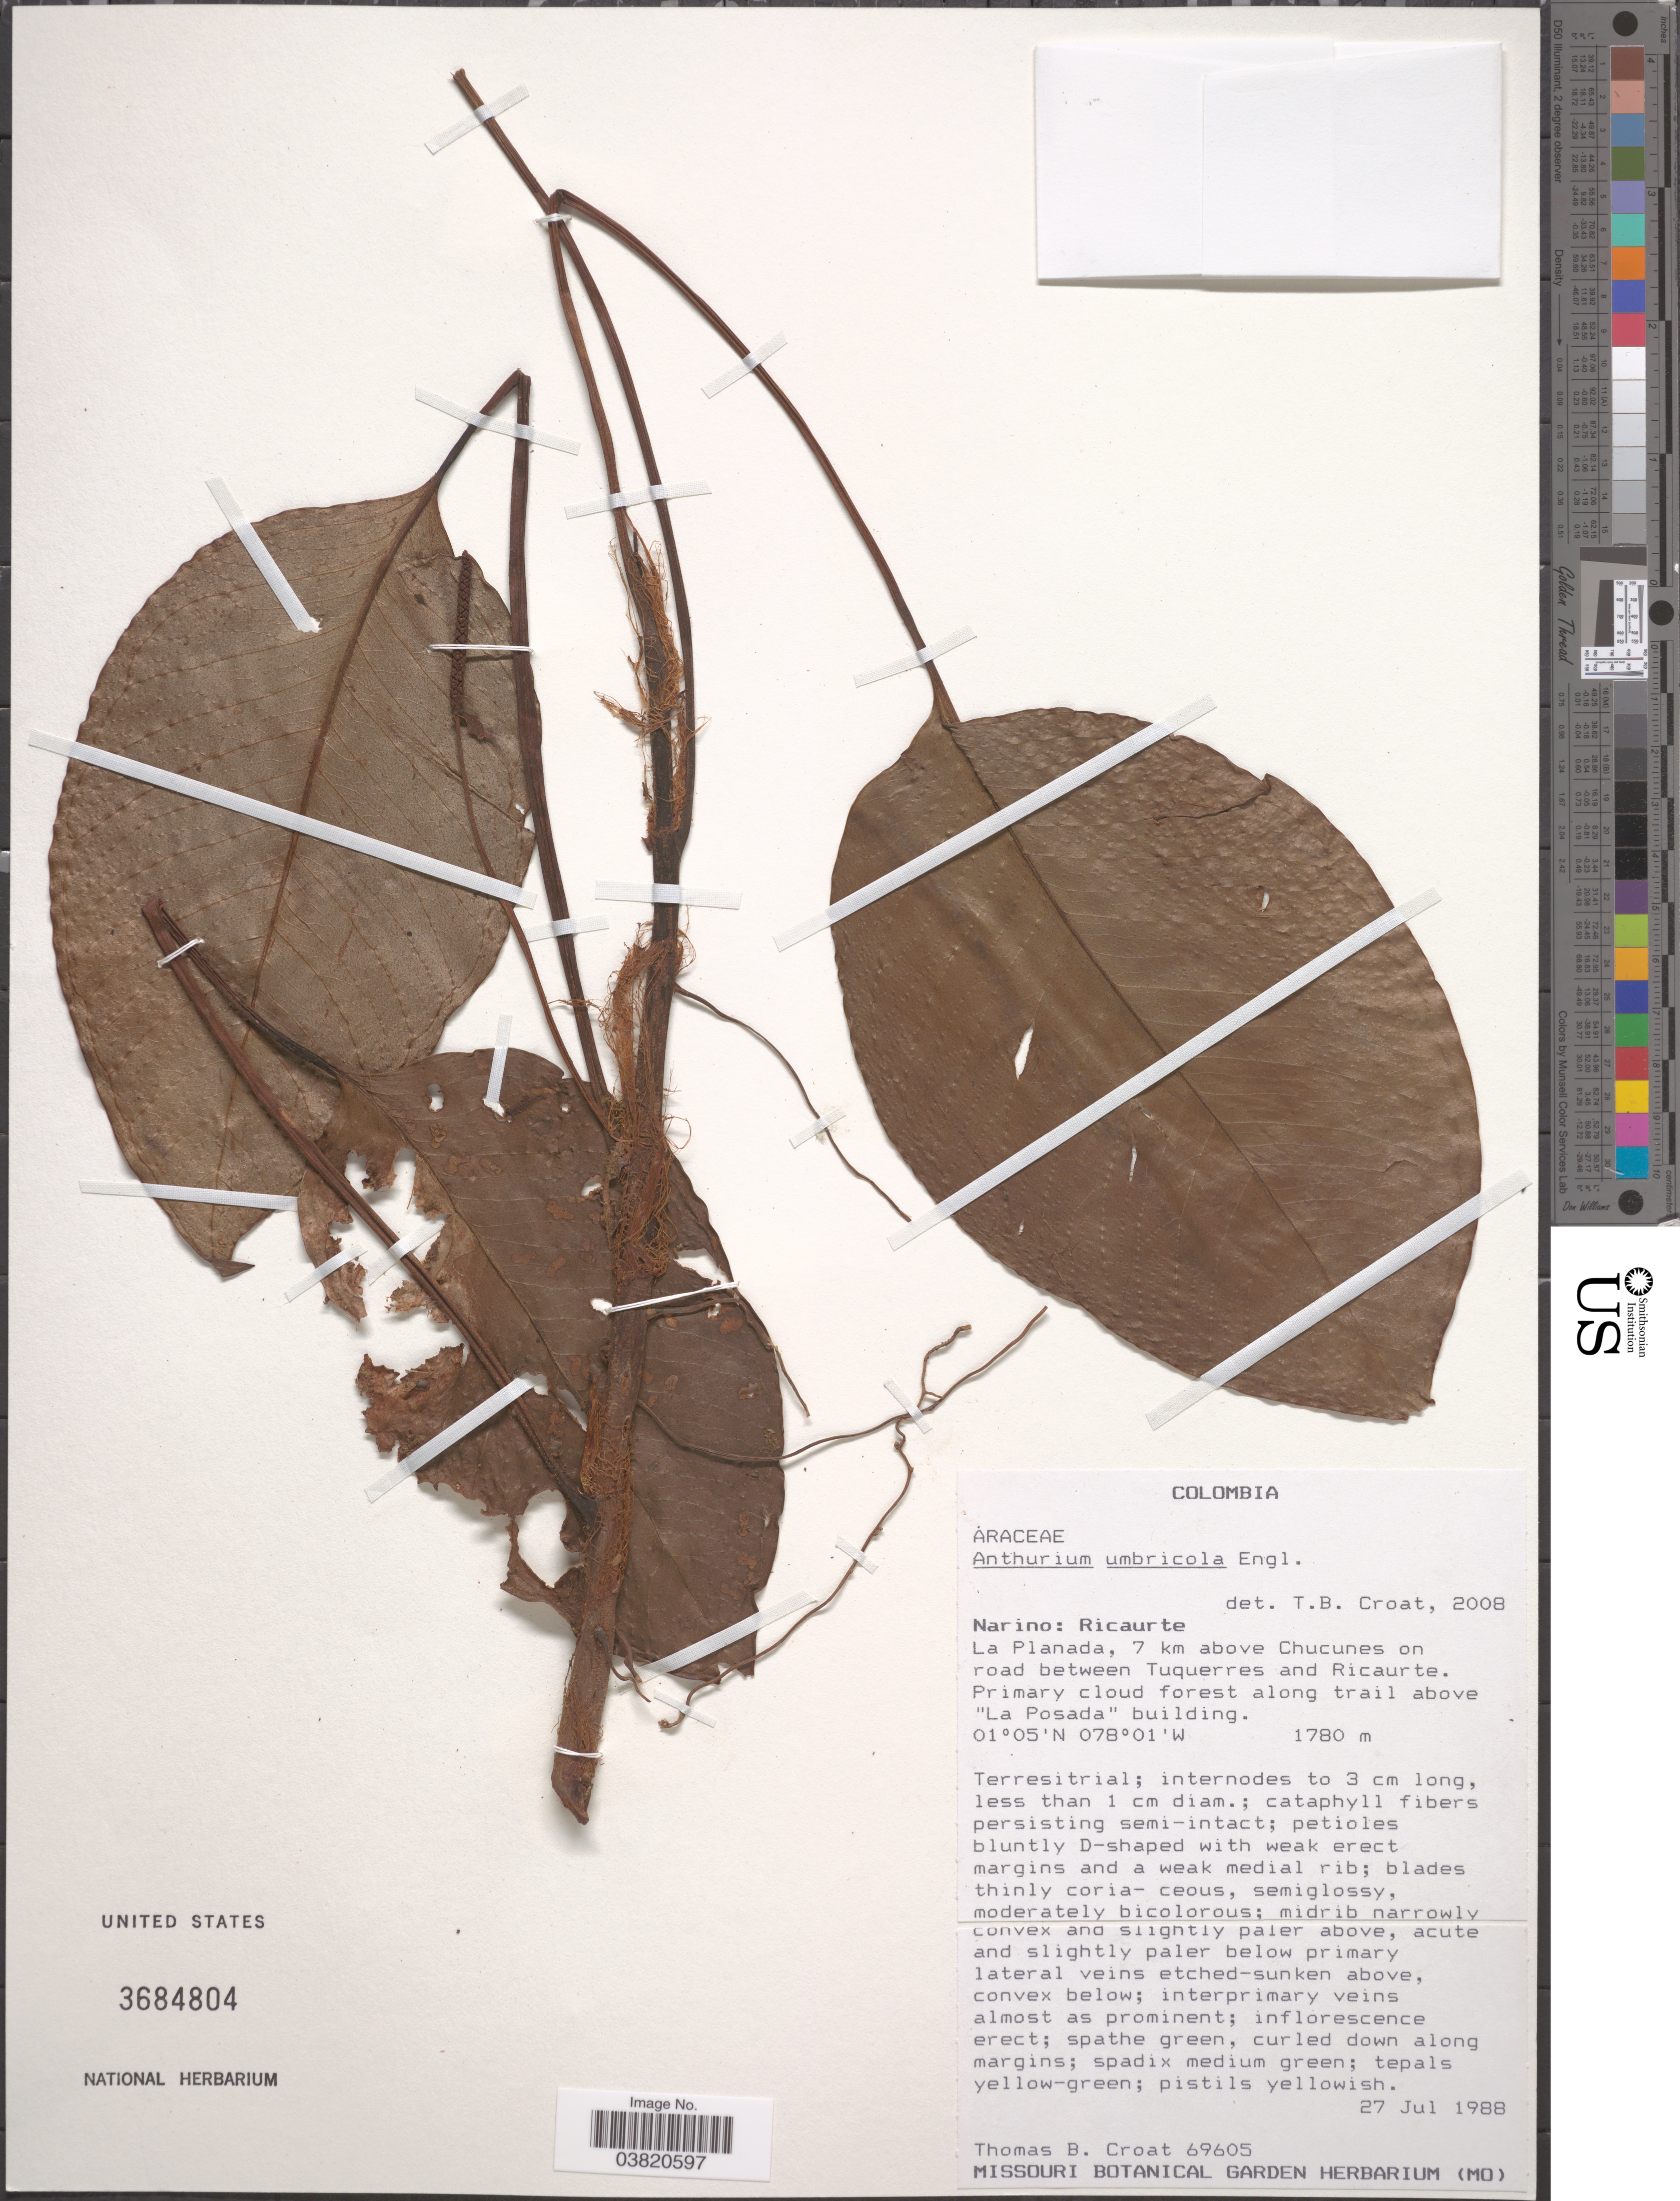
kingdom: Plantae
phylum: Tracheophyta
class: Liliopsida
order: Alismatales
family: Araceae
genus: Anthurium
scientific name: Anthurium umbricola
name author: Engl.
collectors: T. B. Croat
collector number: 69605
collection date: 1988-07-27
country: Colombia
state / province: Nariño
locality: Ricaurte. La Planada, 7 km above Chucunes on road between Tuquerres and Ricaurte. Along trail above "La Posada" building.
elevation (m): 1780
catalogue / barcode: US 3684804